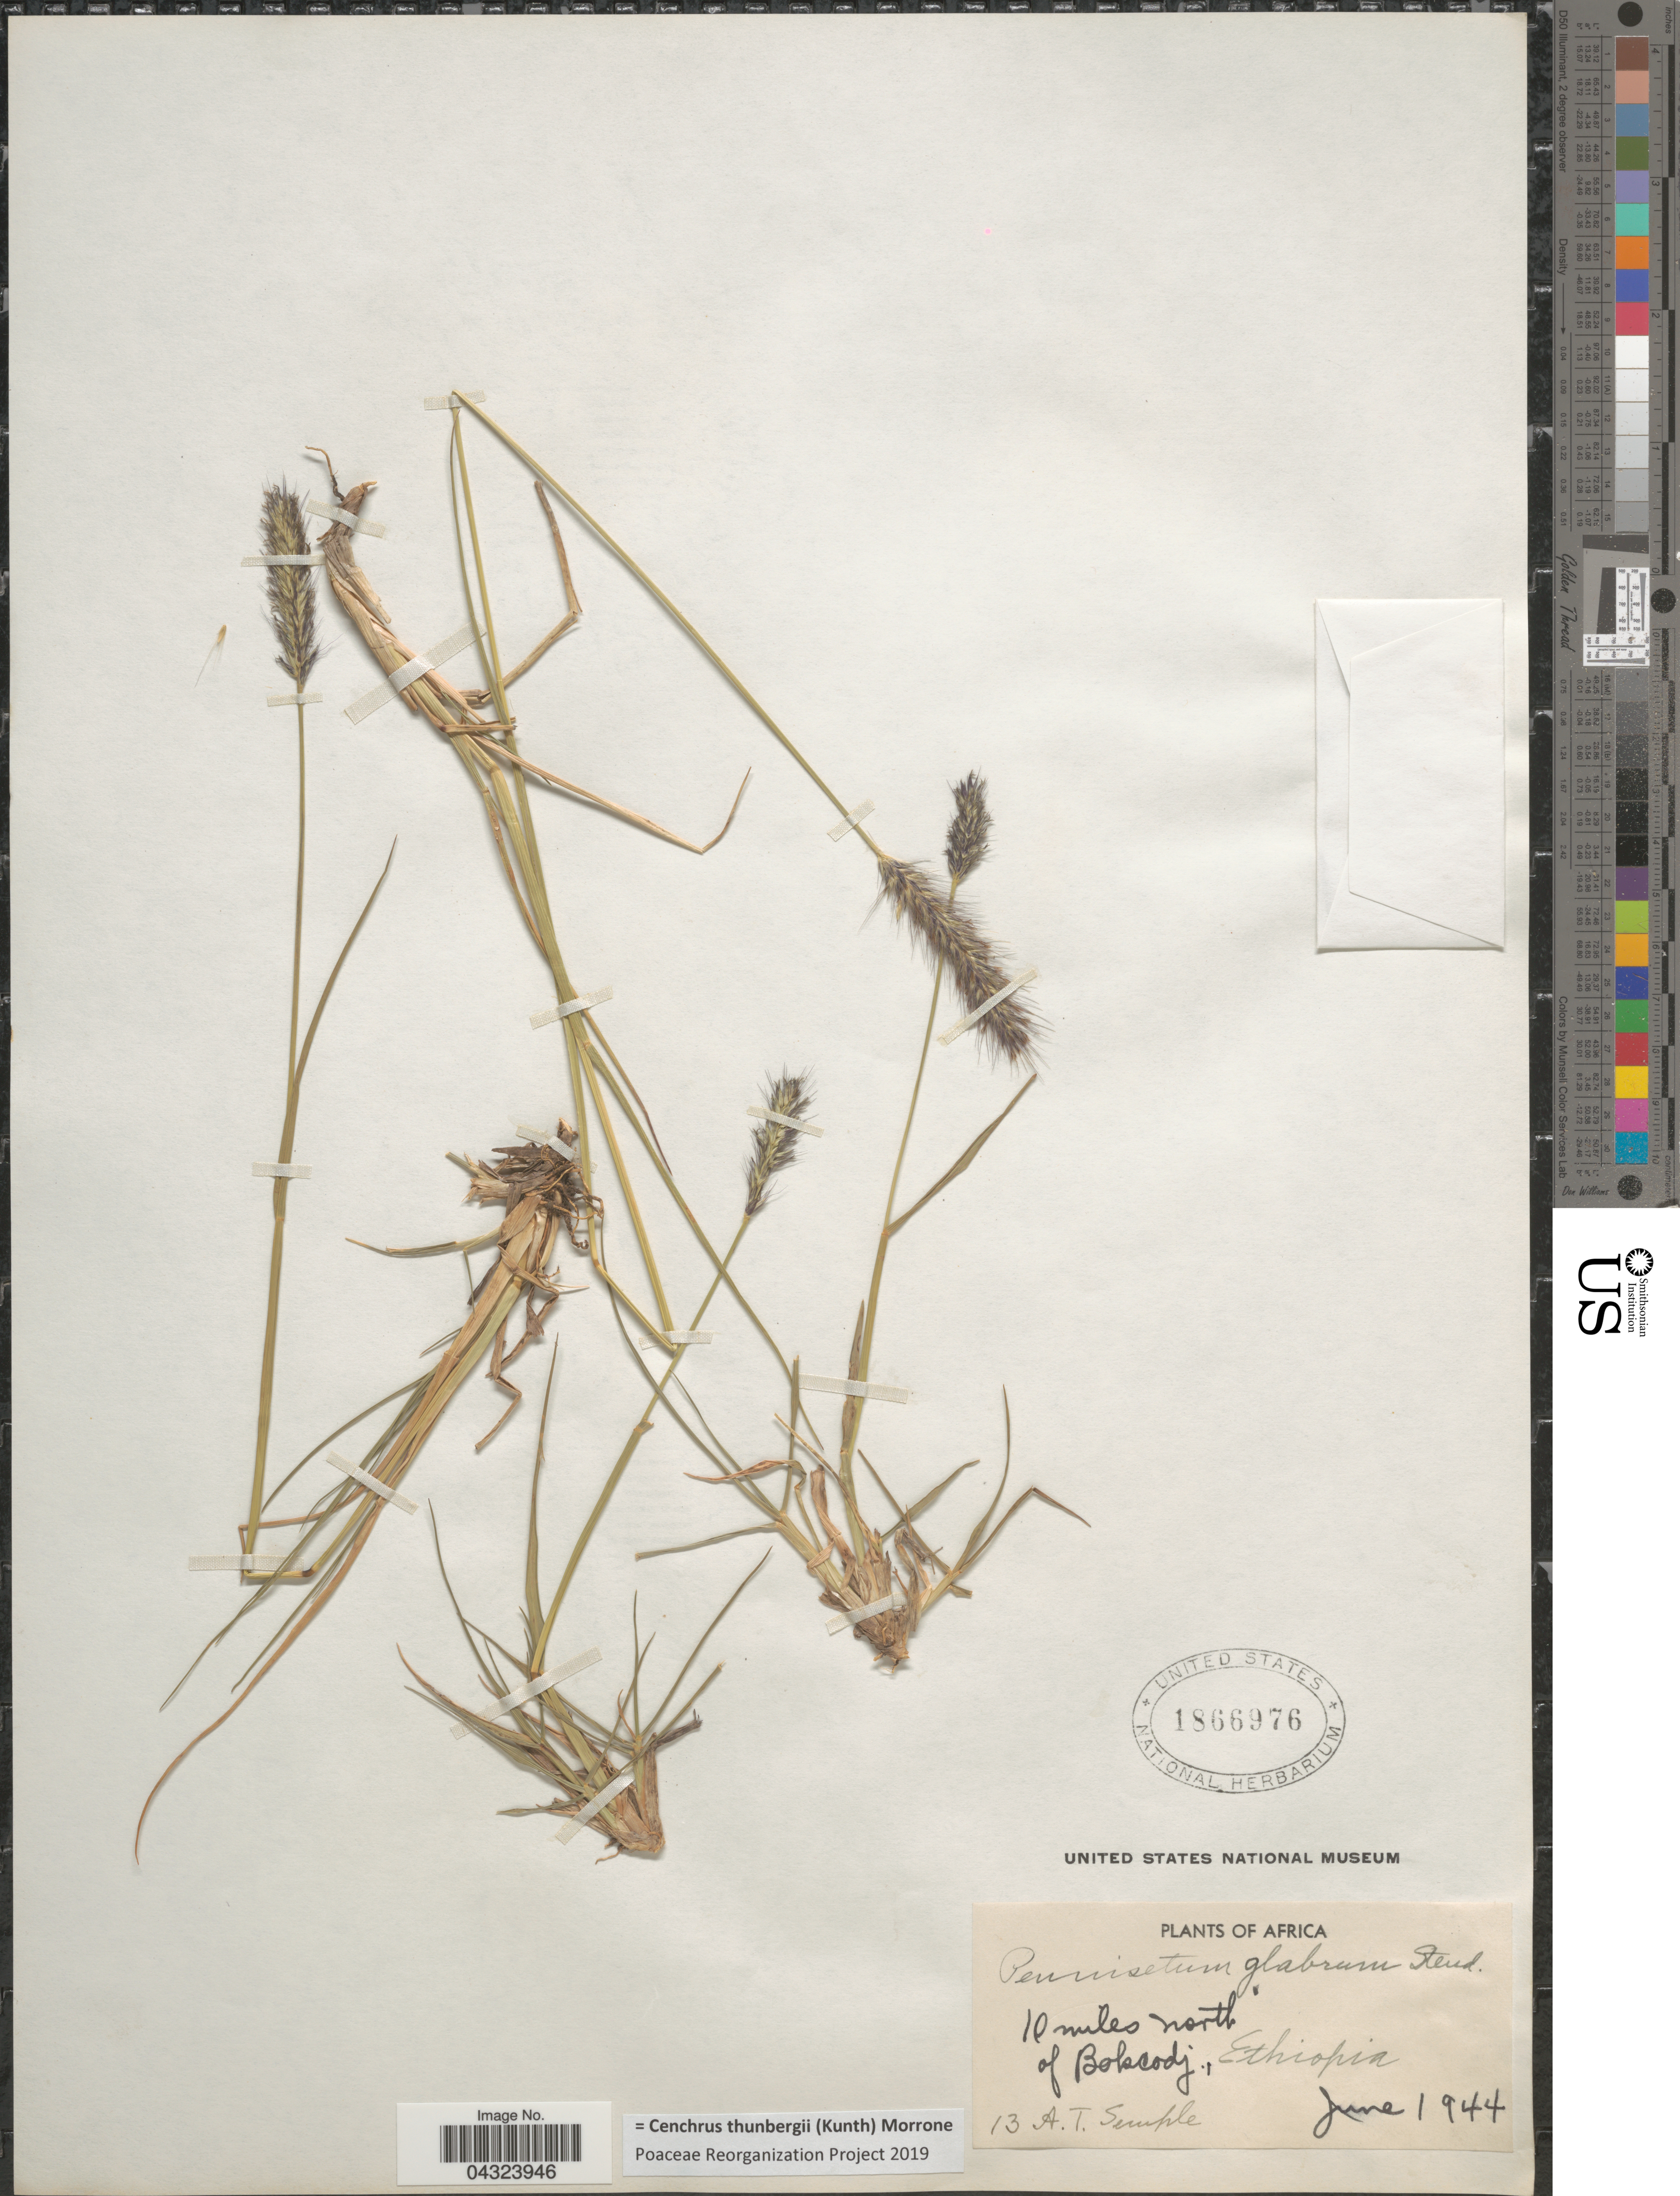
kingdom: Plantae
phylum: Tracheophyta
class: Liliopsida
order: Poales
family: Poaceae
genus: Cenchrus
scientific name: Cenchrus thunbergii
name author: (Kunth) Morrone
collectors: A. Semple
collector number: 13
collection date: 1944-06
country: Ethiopia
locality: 10 miles north of Bokcodj.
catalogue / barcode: US 1866976